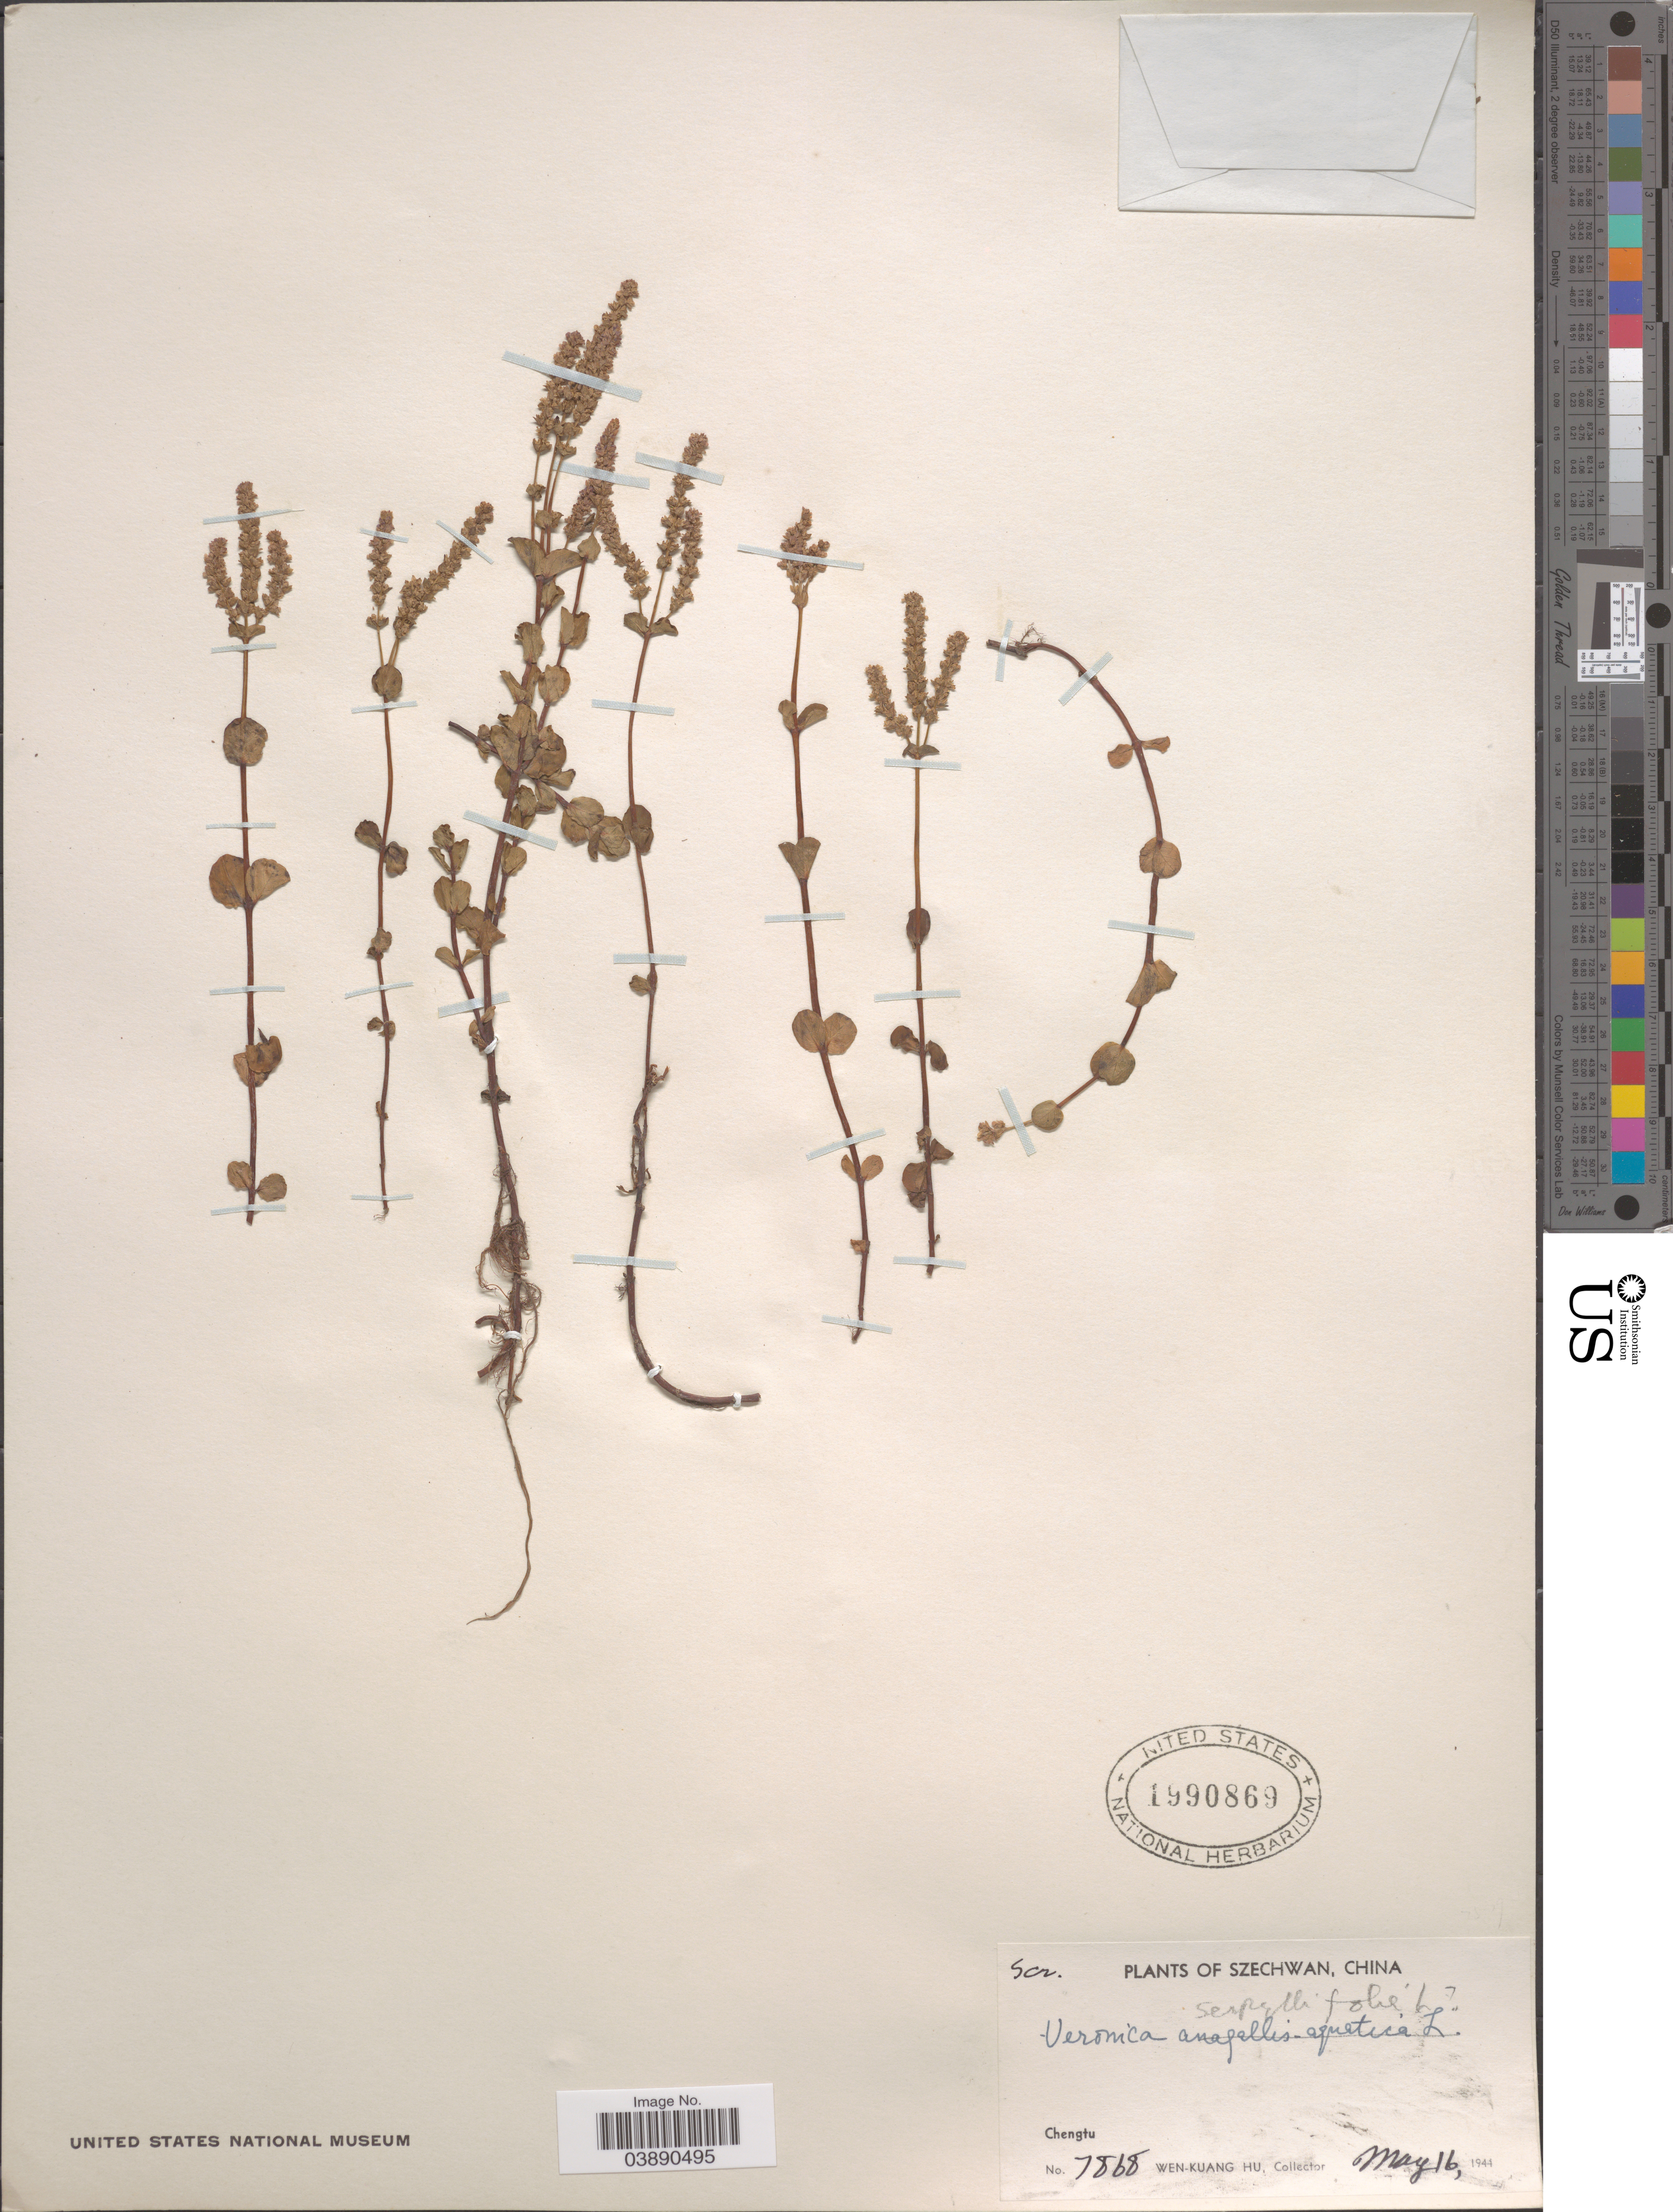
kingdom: Plantae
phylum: Tracheophyta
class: Magnoliopsida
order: Lamiales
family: Plantaginaceae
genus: Veronica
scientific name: Veronica serpyllifolia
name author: L.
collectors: W. K. Hu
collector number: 7868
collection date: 1944-05-16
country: China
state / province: Sichuan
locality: Szechwan. Chengtu.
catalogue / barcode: US 1990869